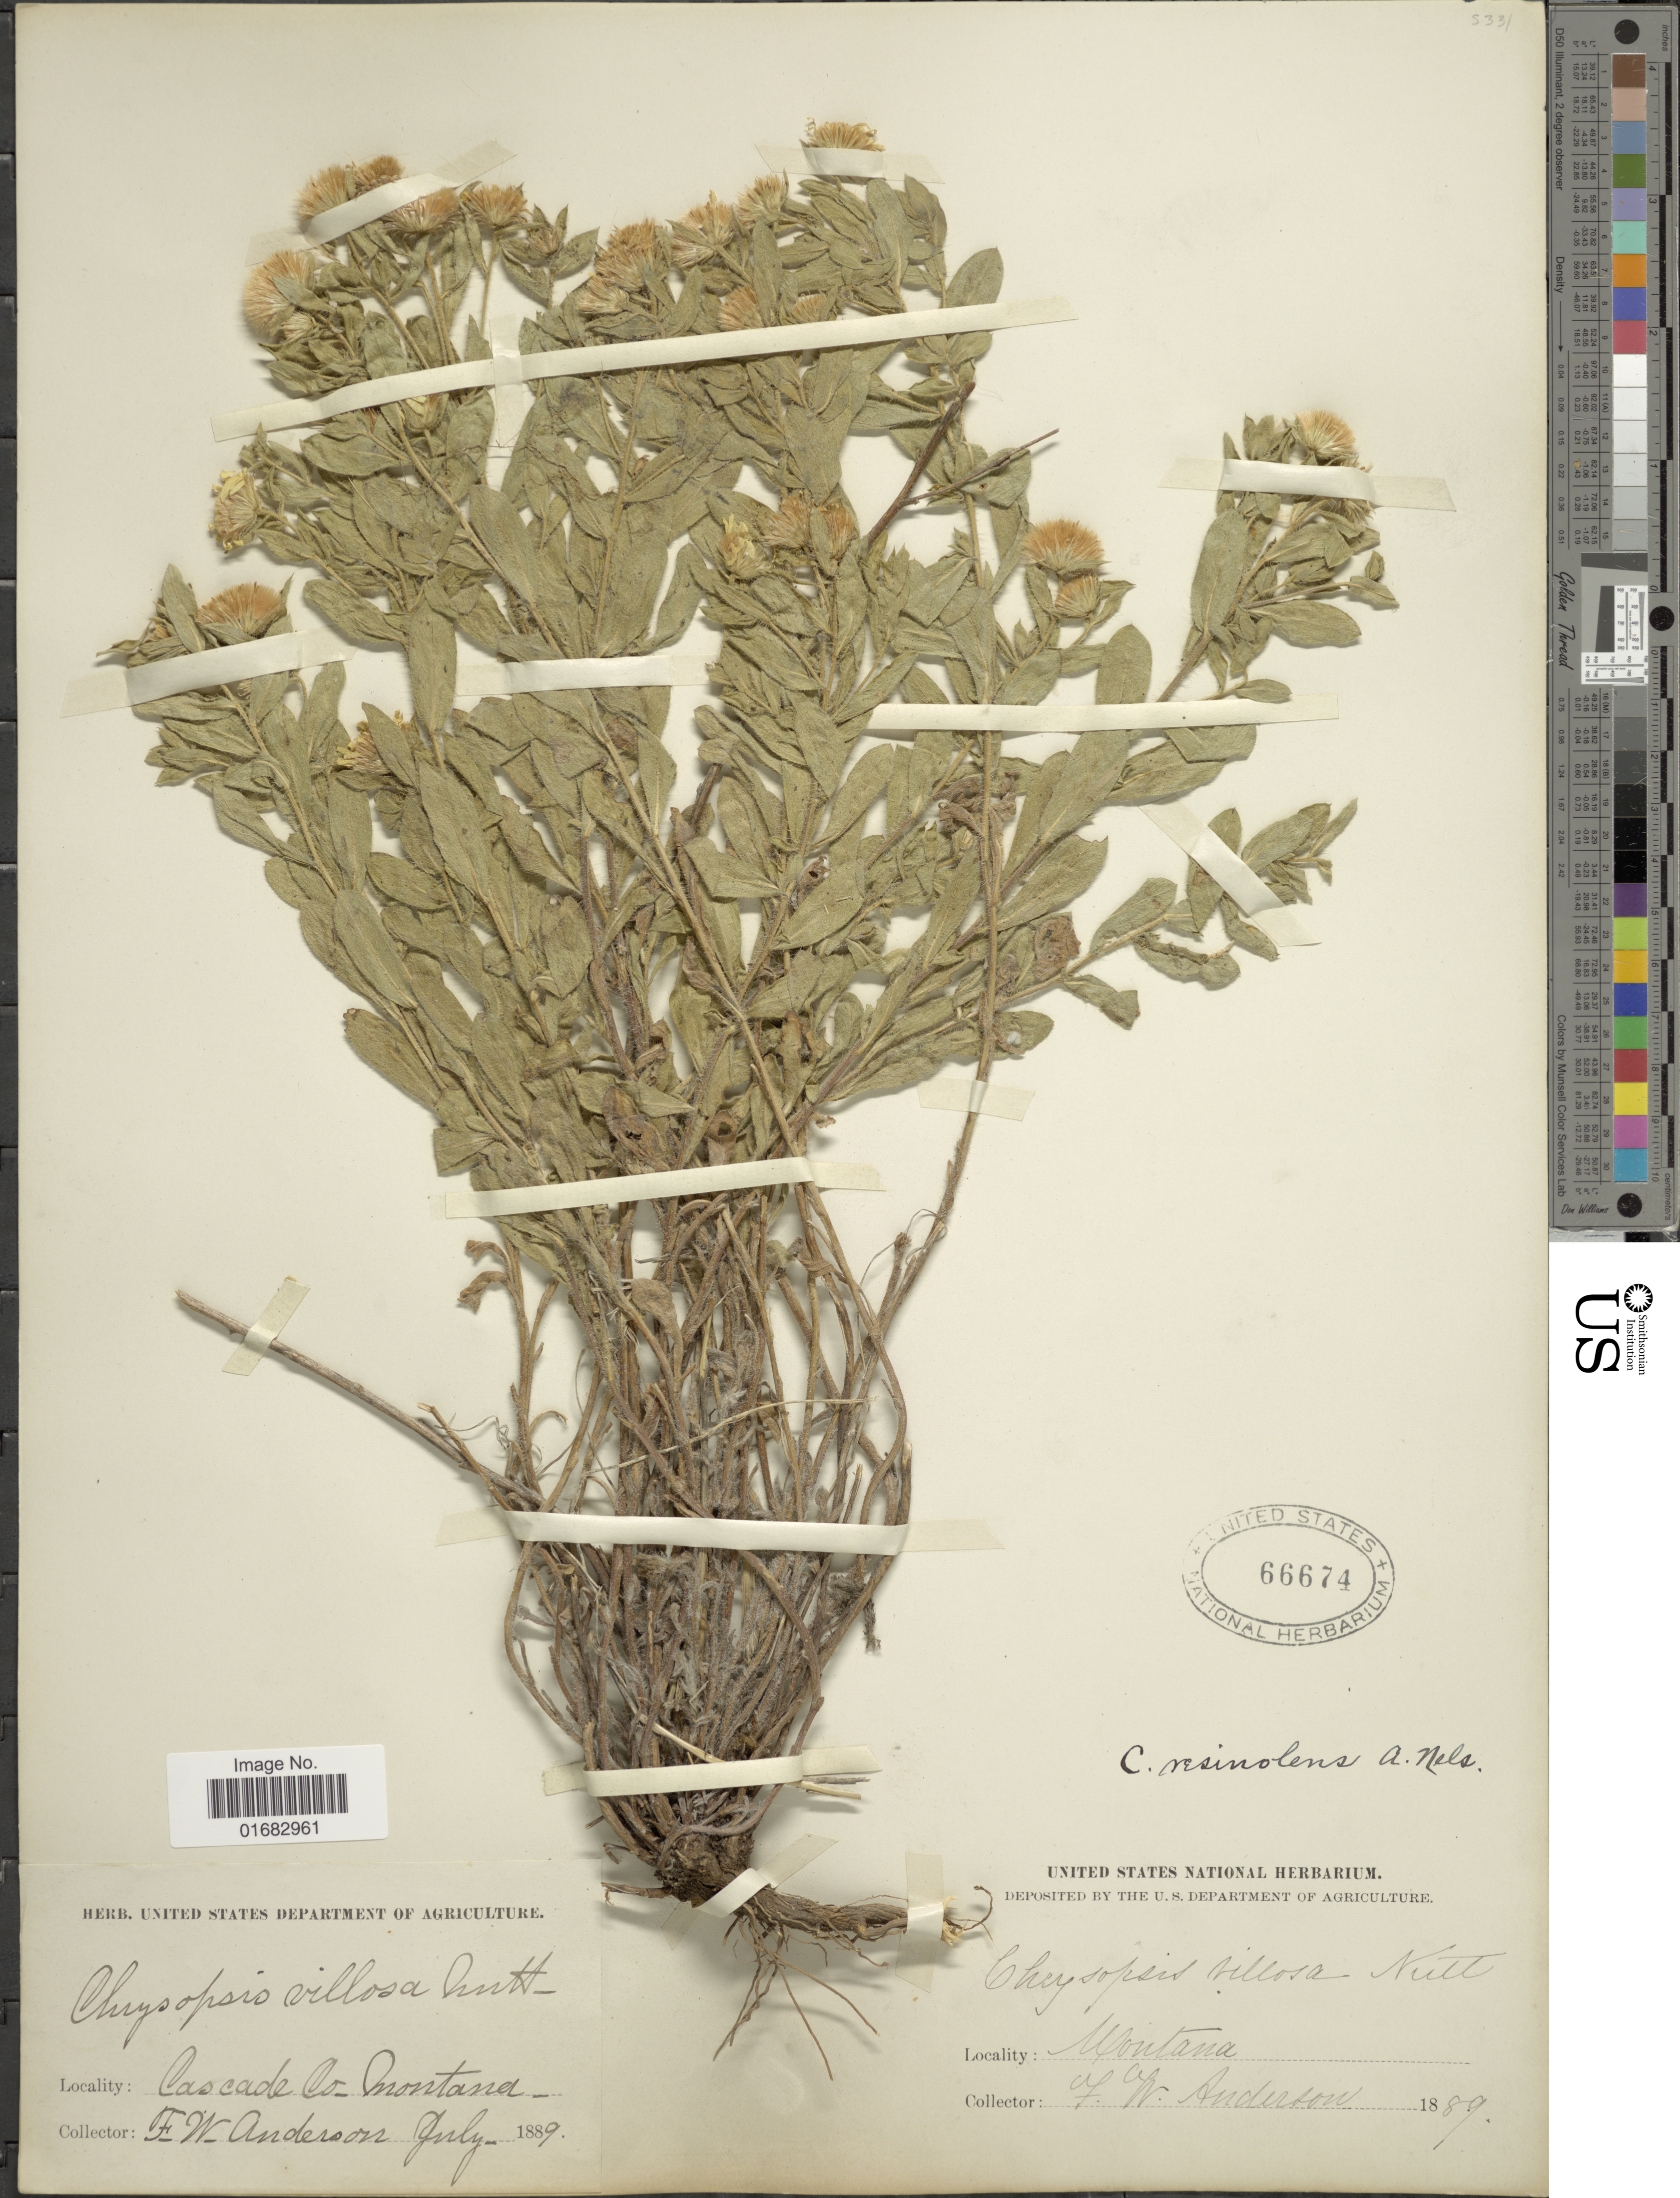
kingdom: Plantae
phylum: Tracheophyta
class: Magnoliopsida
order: Asterales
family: Asteraceae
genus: Heterotheca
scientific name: Heterotheca villosa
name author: (Pursh) Shinners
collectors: F. W. Anderson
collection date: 1889-07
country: United States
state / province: Montana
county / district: Cascade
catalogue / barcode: US 66674